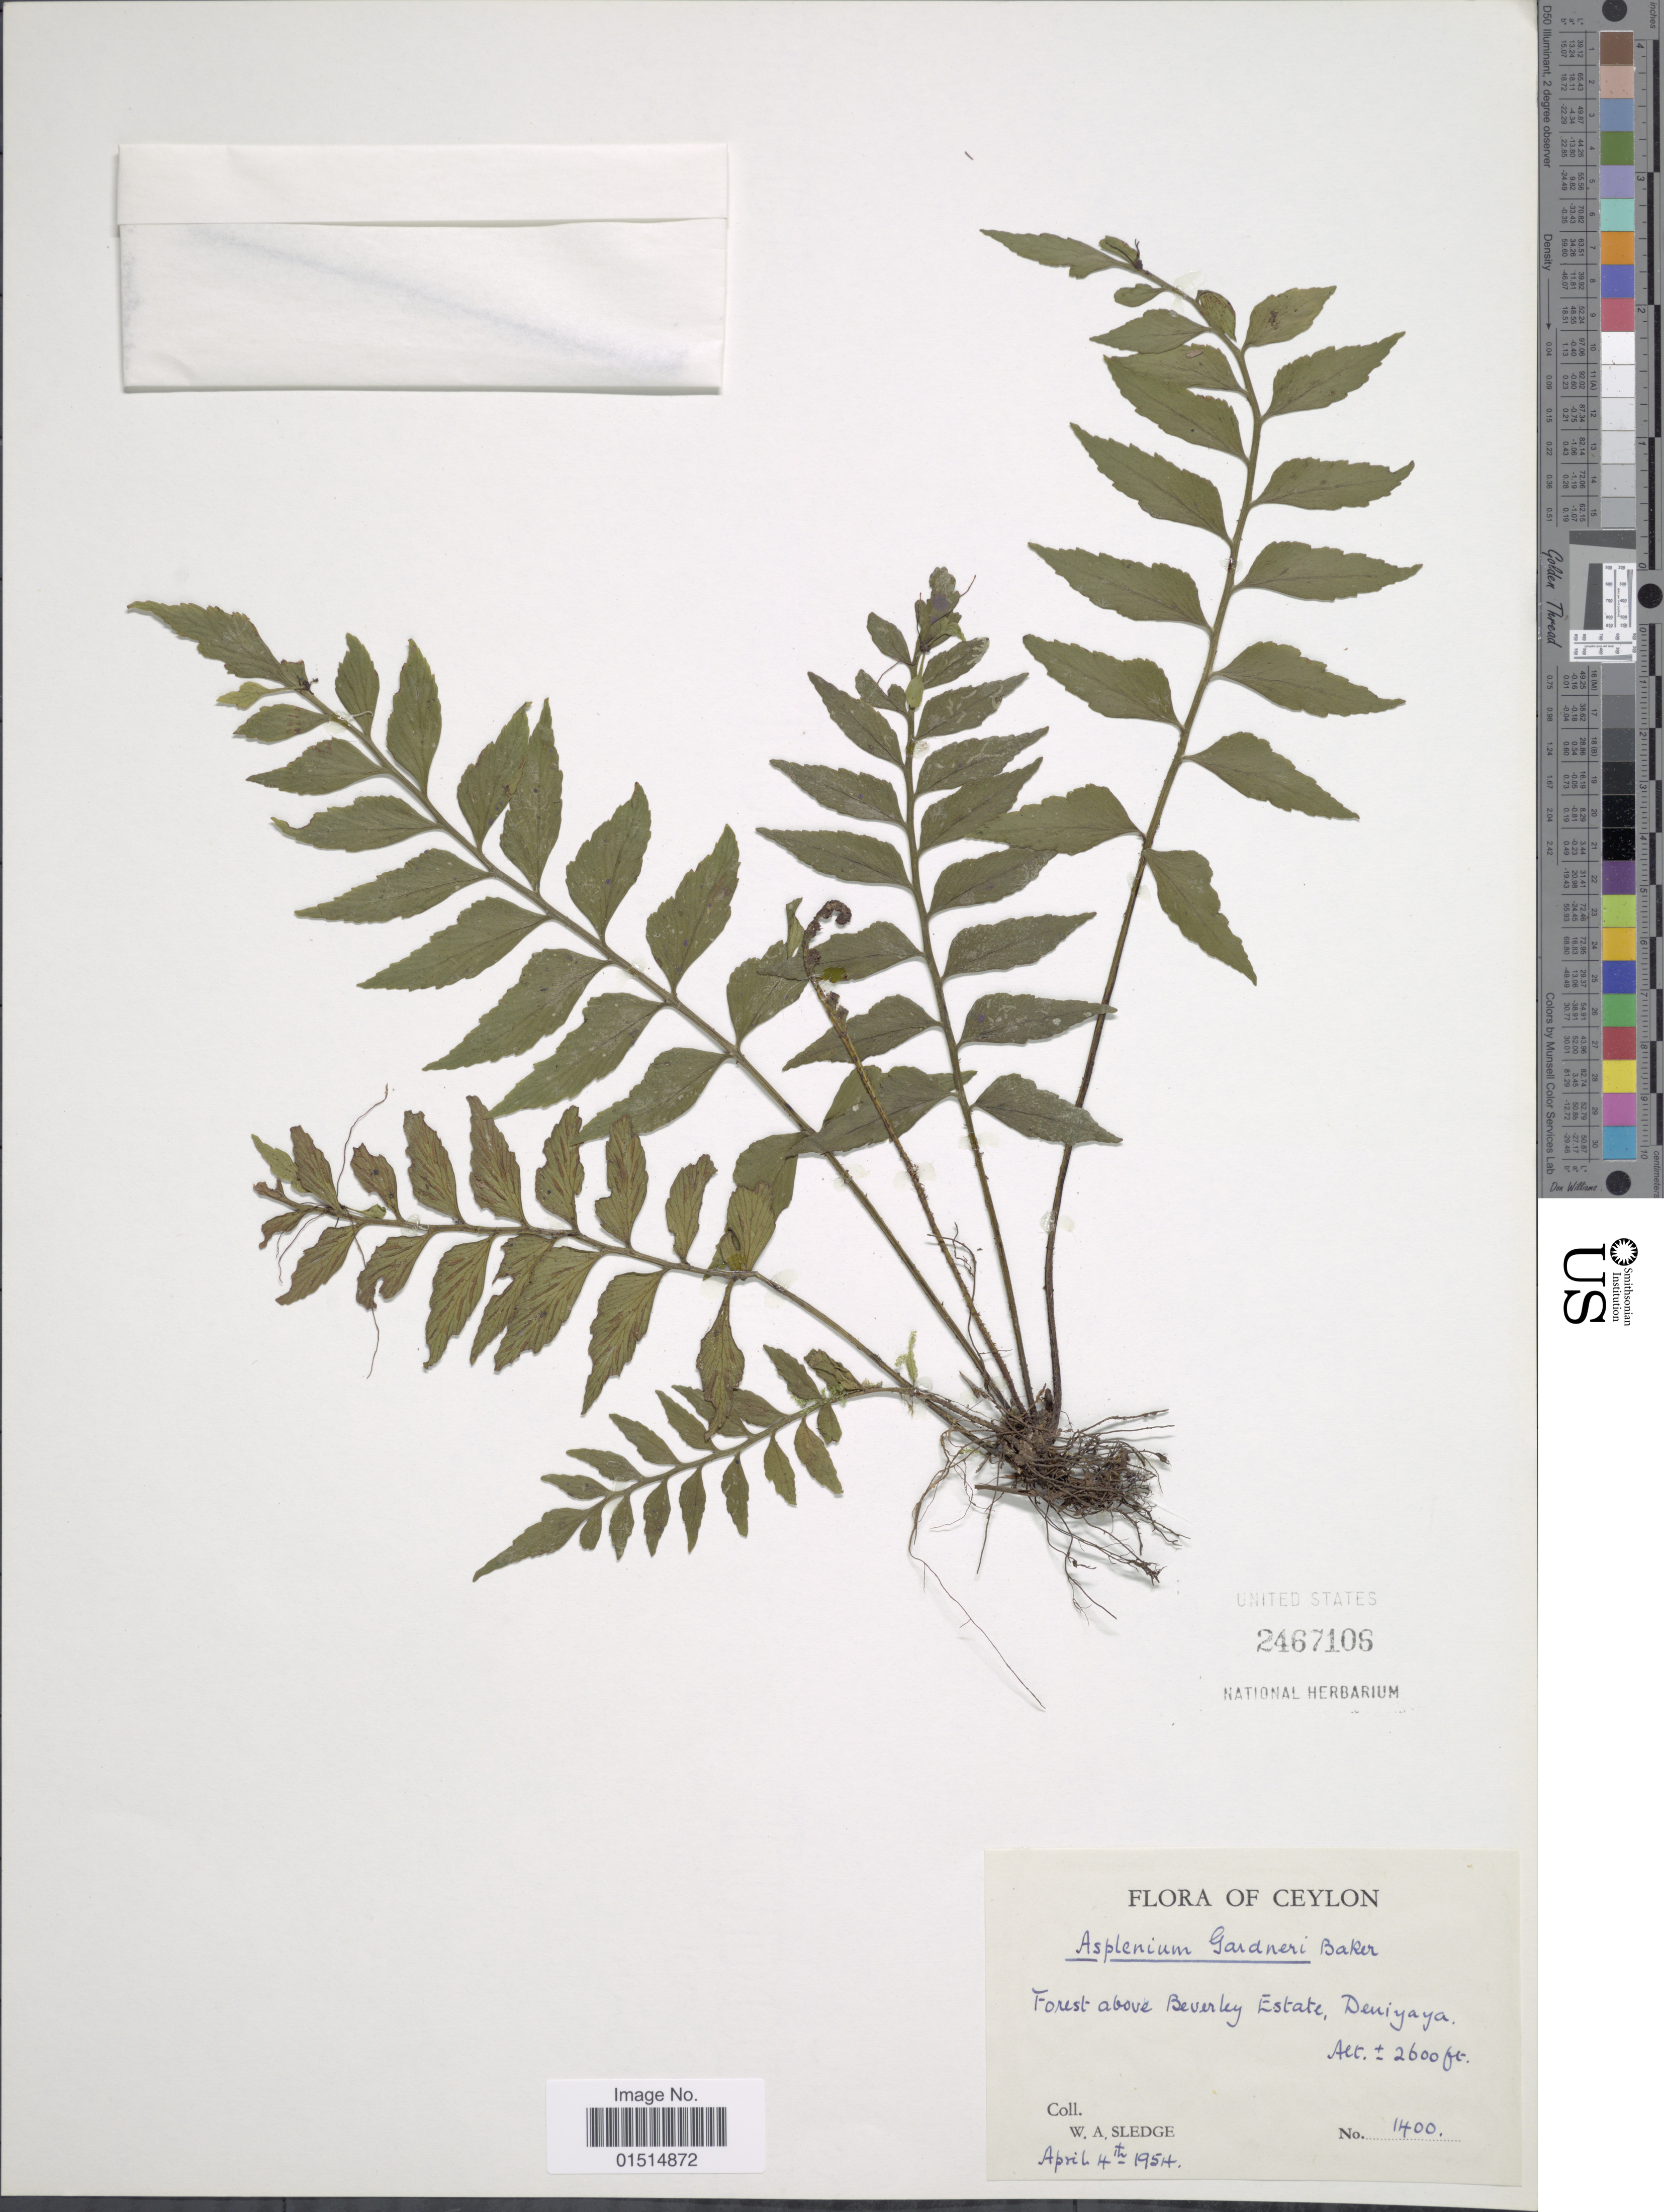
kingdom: Plantae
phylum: Tracheophyta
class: Polypodiopsida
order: Polypodiales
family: Aspleniaceae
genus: Asplenium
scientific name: Asplenium gardneri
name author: Baker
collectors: W. A. Sledge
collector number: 1400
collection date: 1954-04-04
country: Sri Lanka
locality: Ceylon, Forest above Beverly Estate, Deniyaya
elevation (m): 792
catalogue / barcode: US 2467106